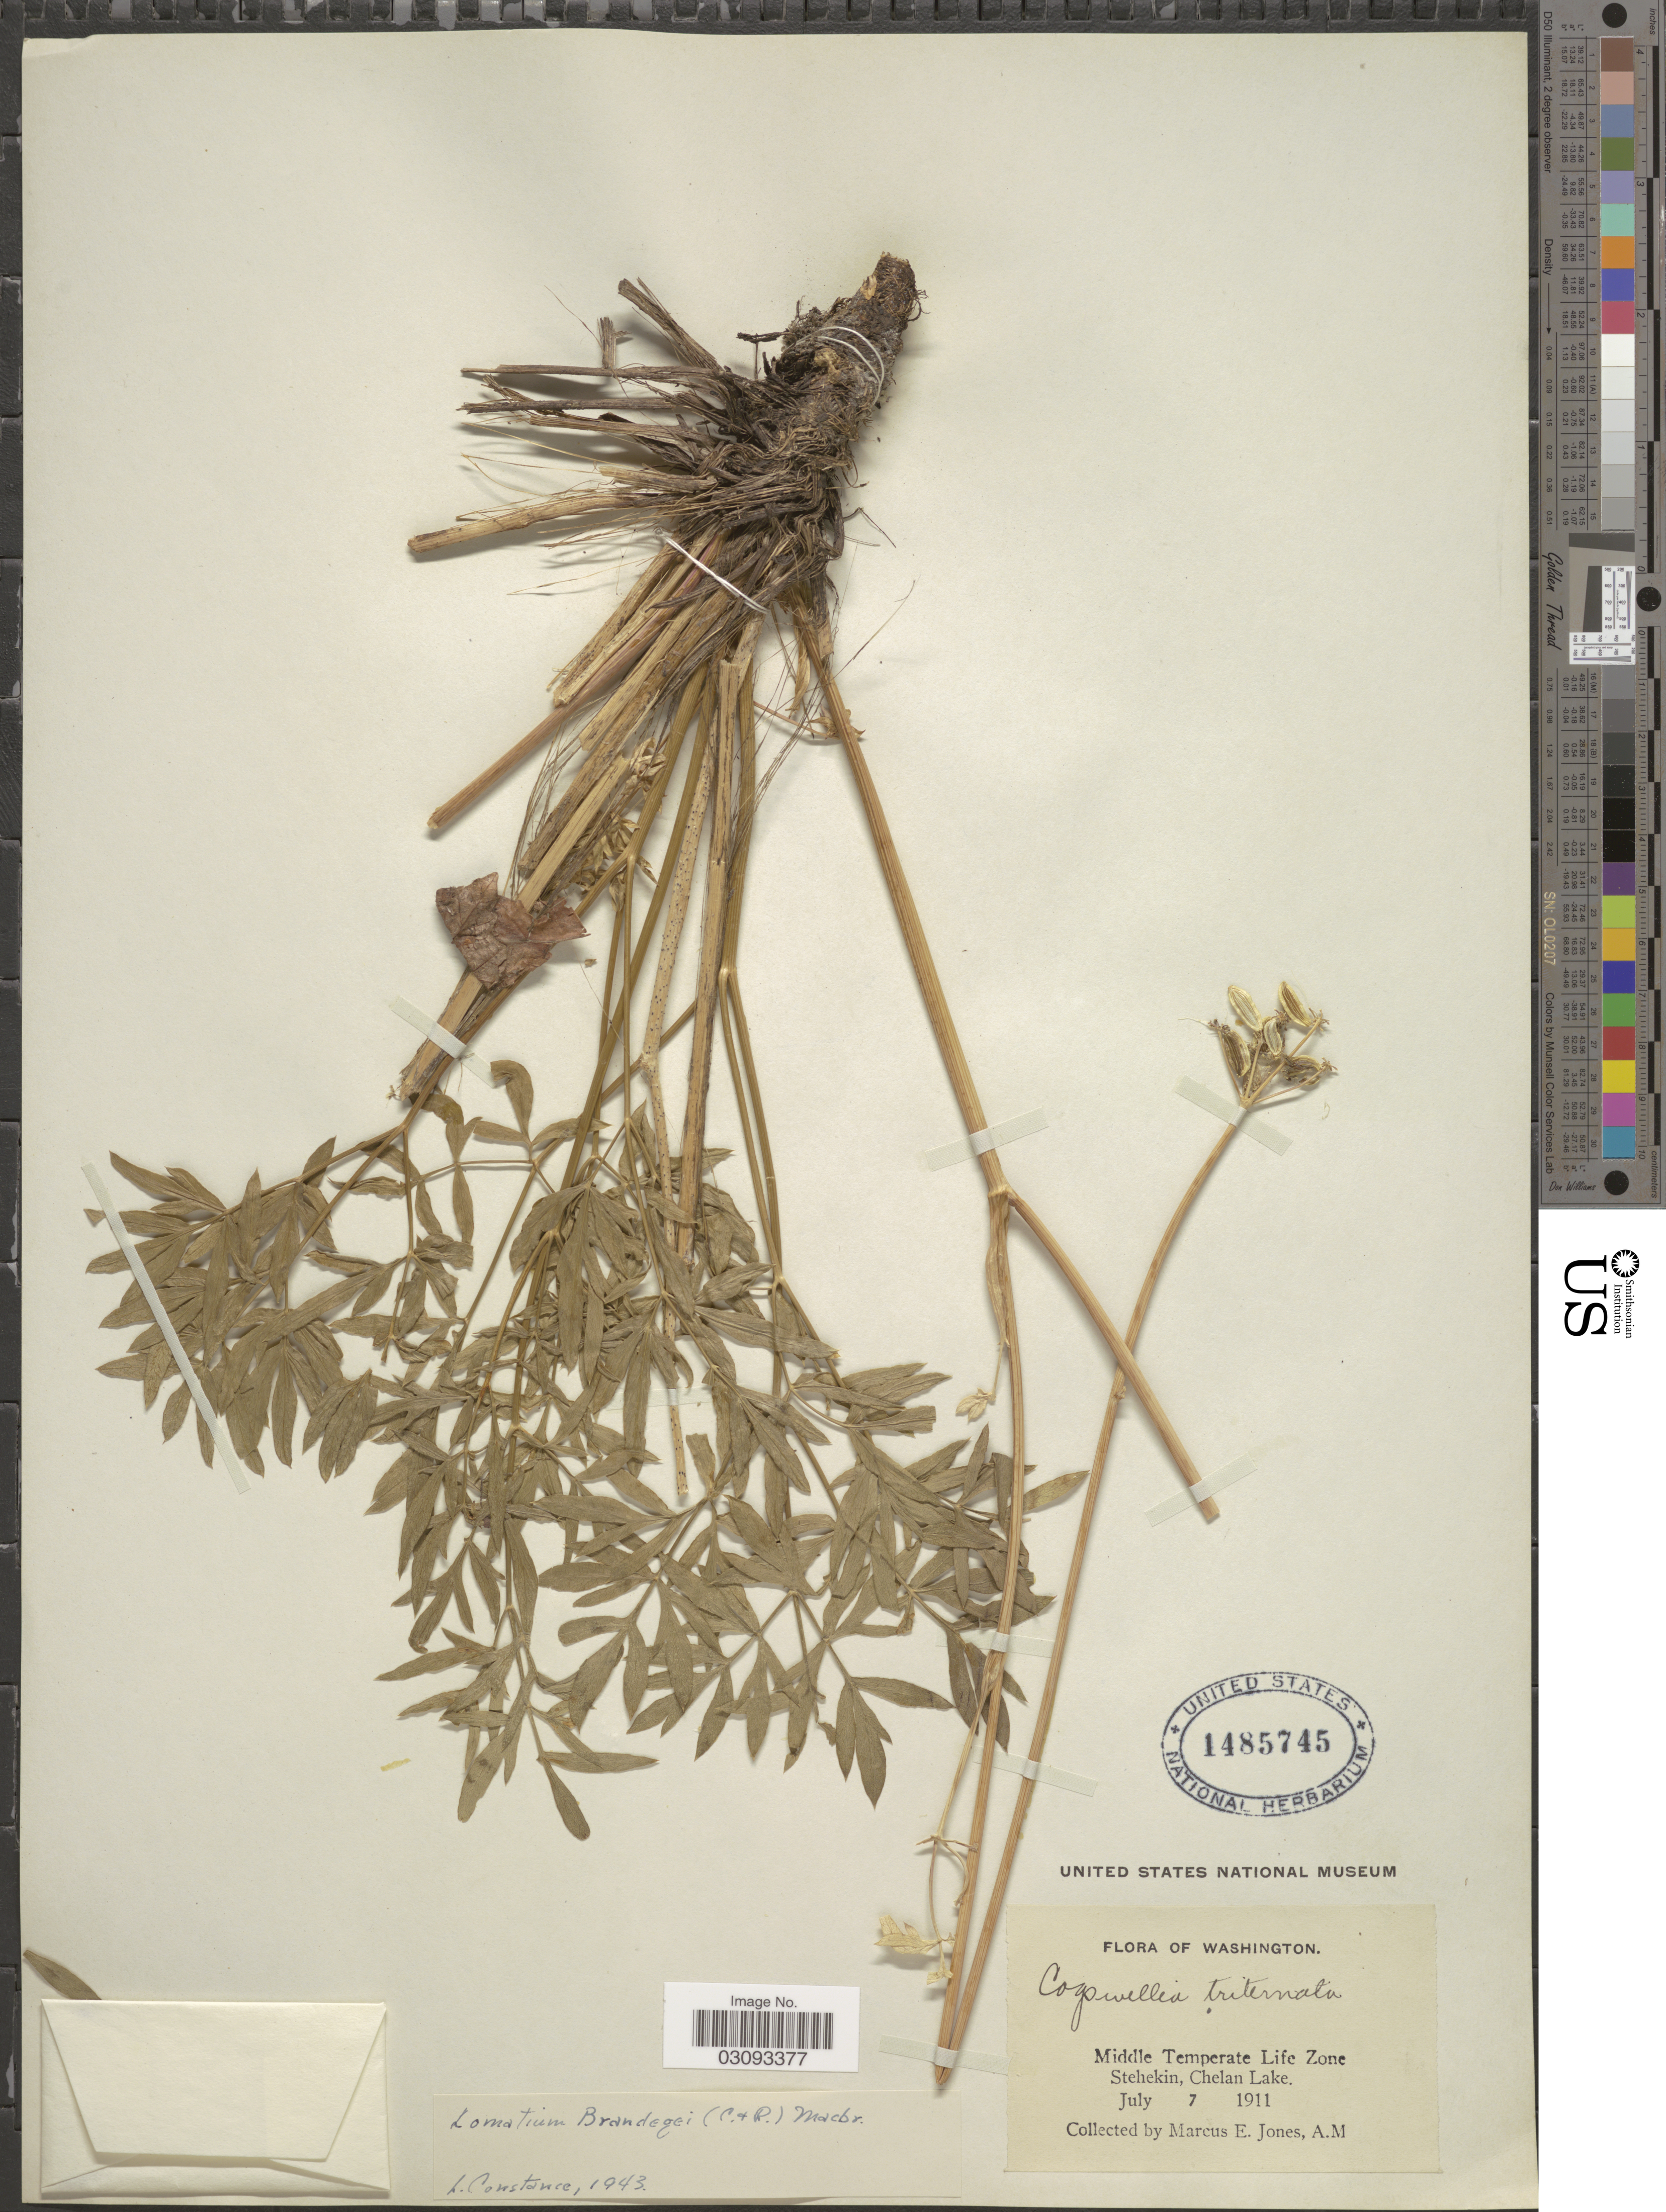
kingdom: Plantae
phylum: Tracheophyta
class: Magnoliopsida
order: Apiales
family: Apiaceae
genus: Lomatium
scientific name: Lomatium brandegeei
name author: (J.M. Coult. & Rose) J.F. Macbr.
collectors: M. E. Jones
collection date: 1911-07-07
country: United States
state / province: Washington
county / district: Chelan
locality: Middle Temperate Life Zone. Stehekin, Chelan Lake.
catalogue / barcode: US 1485745